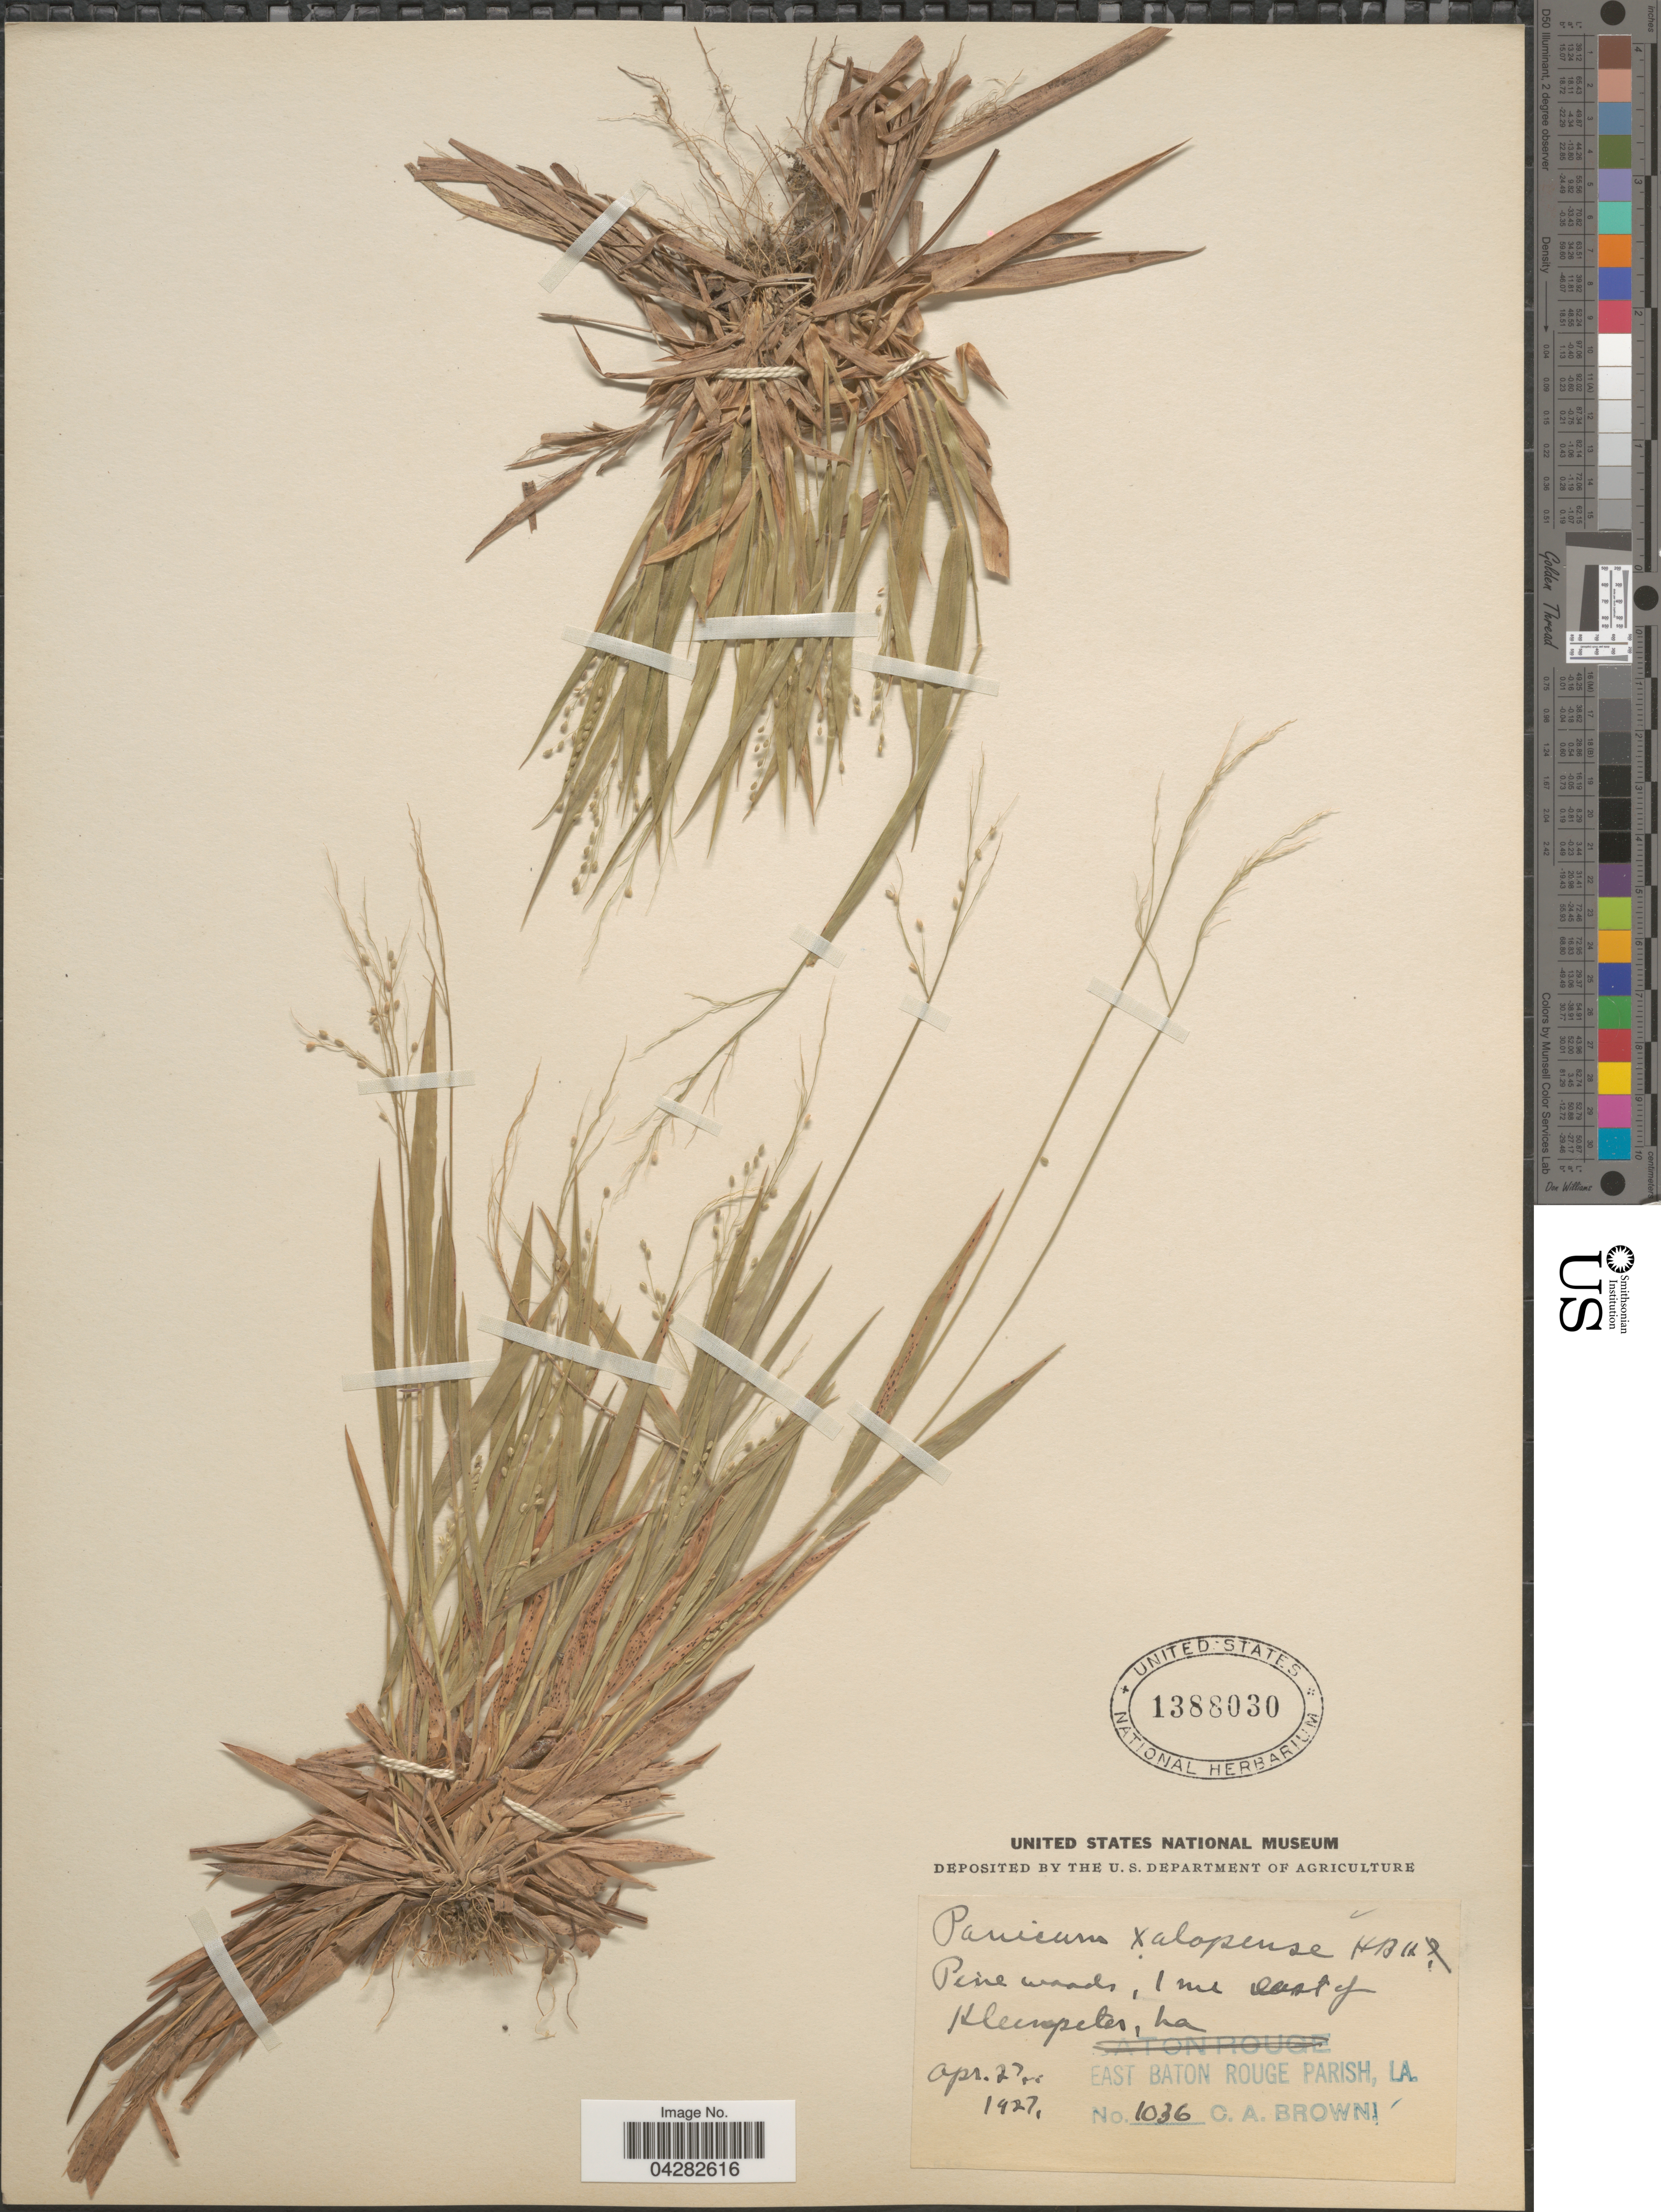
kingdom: Plantae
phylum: Tracheophyta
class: Liliopsida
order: Poales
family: Poaceae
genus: Dichanthelium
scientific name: Dichanthelium laxiflorum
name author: (Lam.) Gould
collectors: C. A. Brown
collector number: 1036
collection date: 1927-04-27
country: United States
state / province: Louisiana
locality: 1 mi east of Kleinpeter. East Baton Rouge Parish.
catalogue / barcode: US 1388030